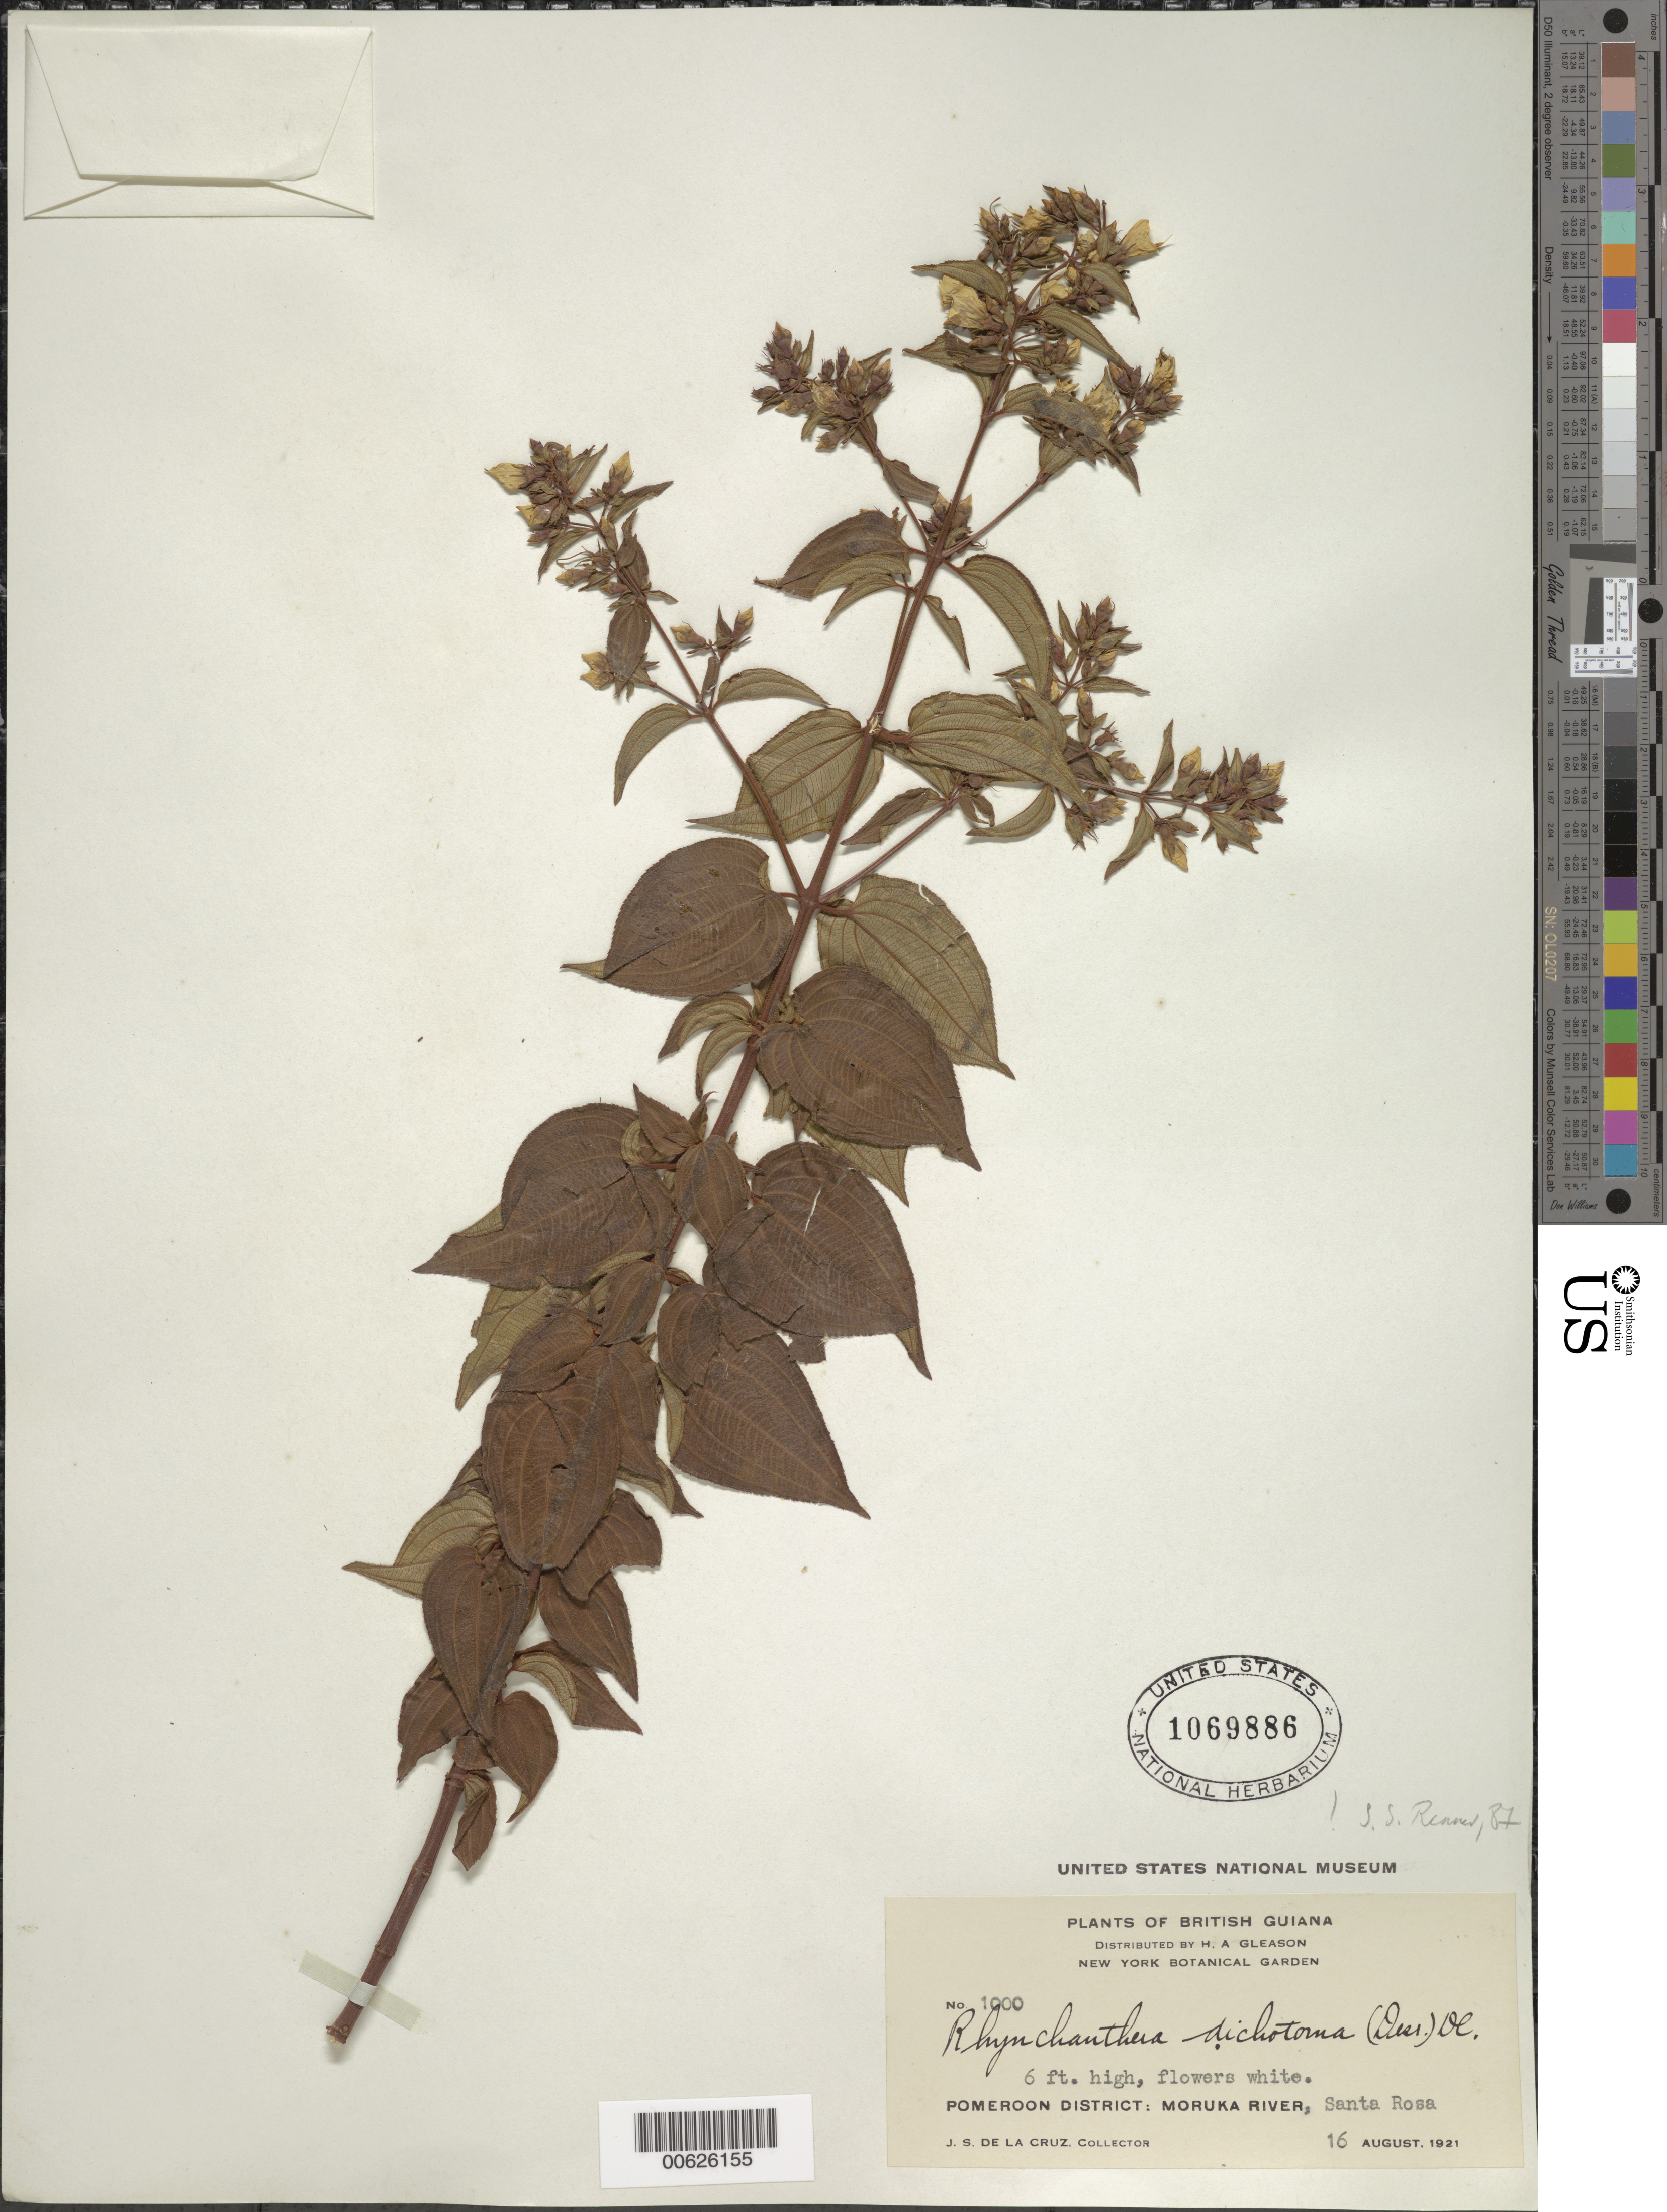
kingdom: Plantae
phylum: Tracheophyta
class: Magnoliopsida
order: Myrtales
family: Melastomataceae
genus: Rhynchanthera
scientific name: Rhynchanthera dichotoma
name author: DC.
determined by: Renner, S. S.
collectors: J. S. de la Cruz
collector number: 1000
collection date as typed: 16-Aug-21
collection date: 1921-08-16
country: Guyana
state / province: Barima-Waini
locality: Moruka R., Santa Rosa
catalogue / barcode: US 1069886